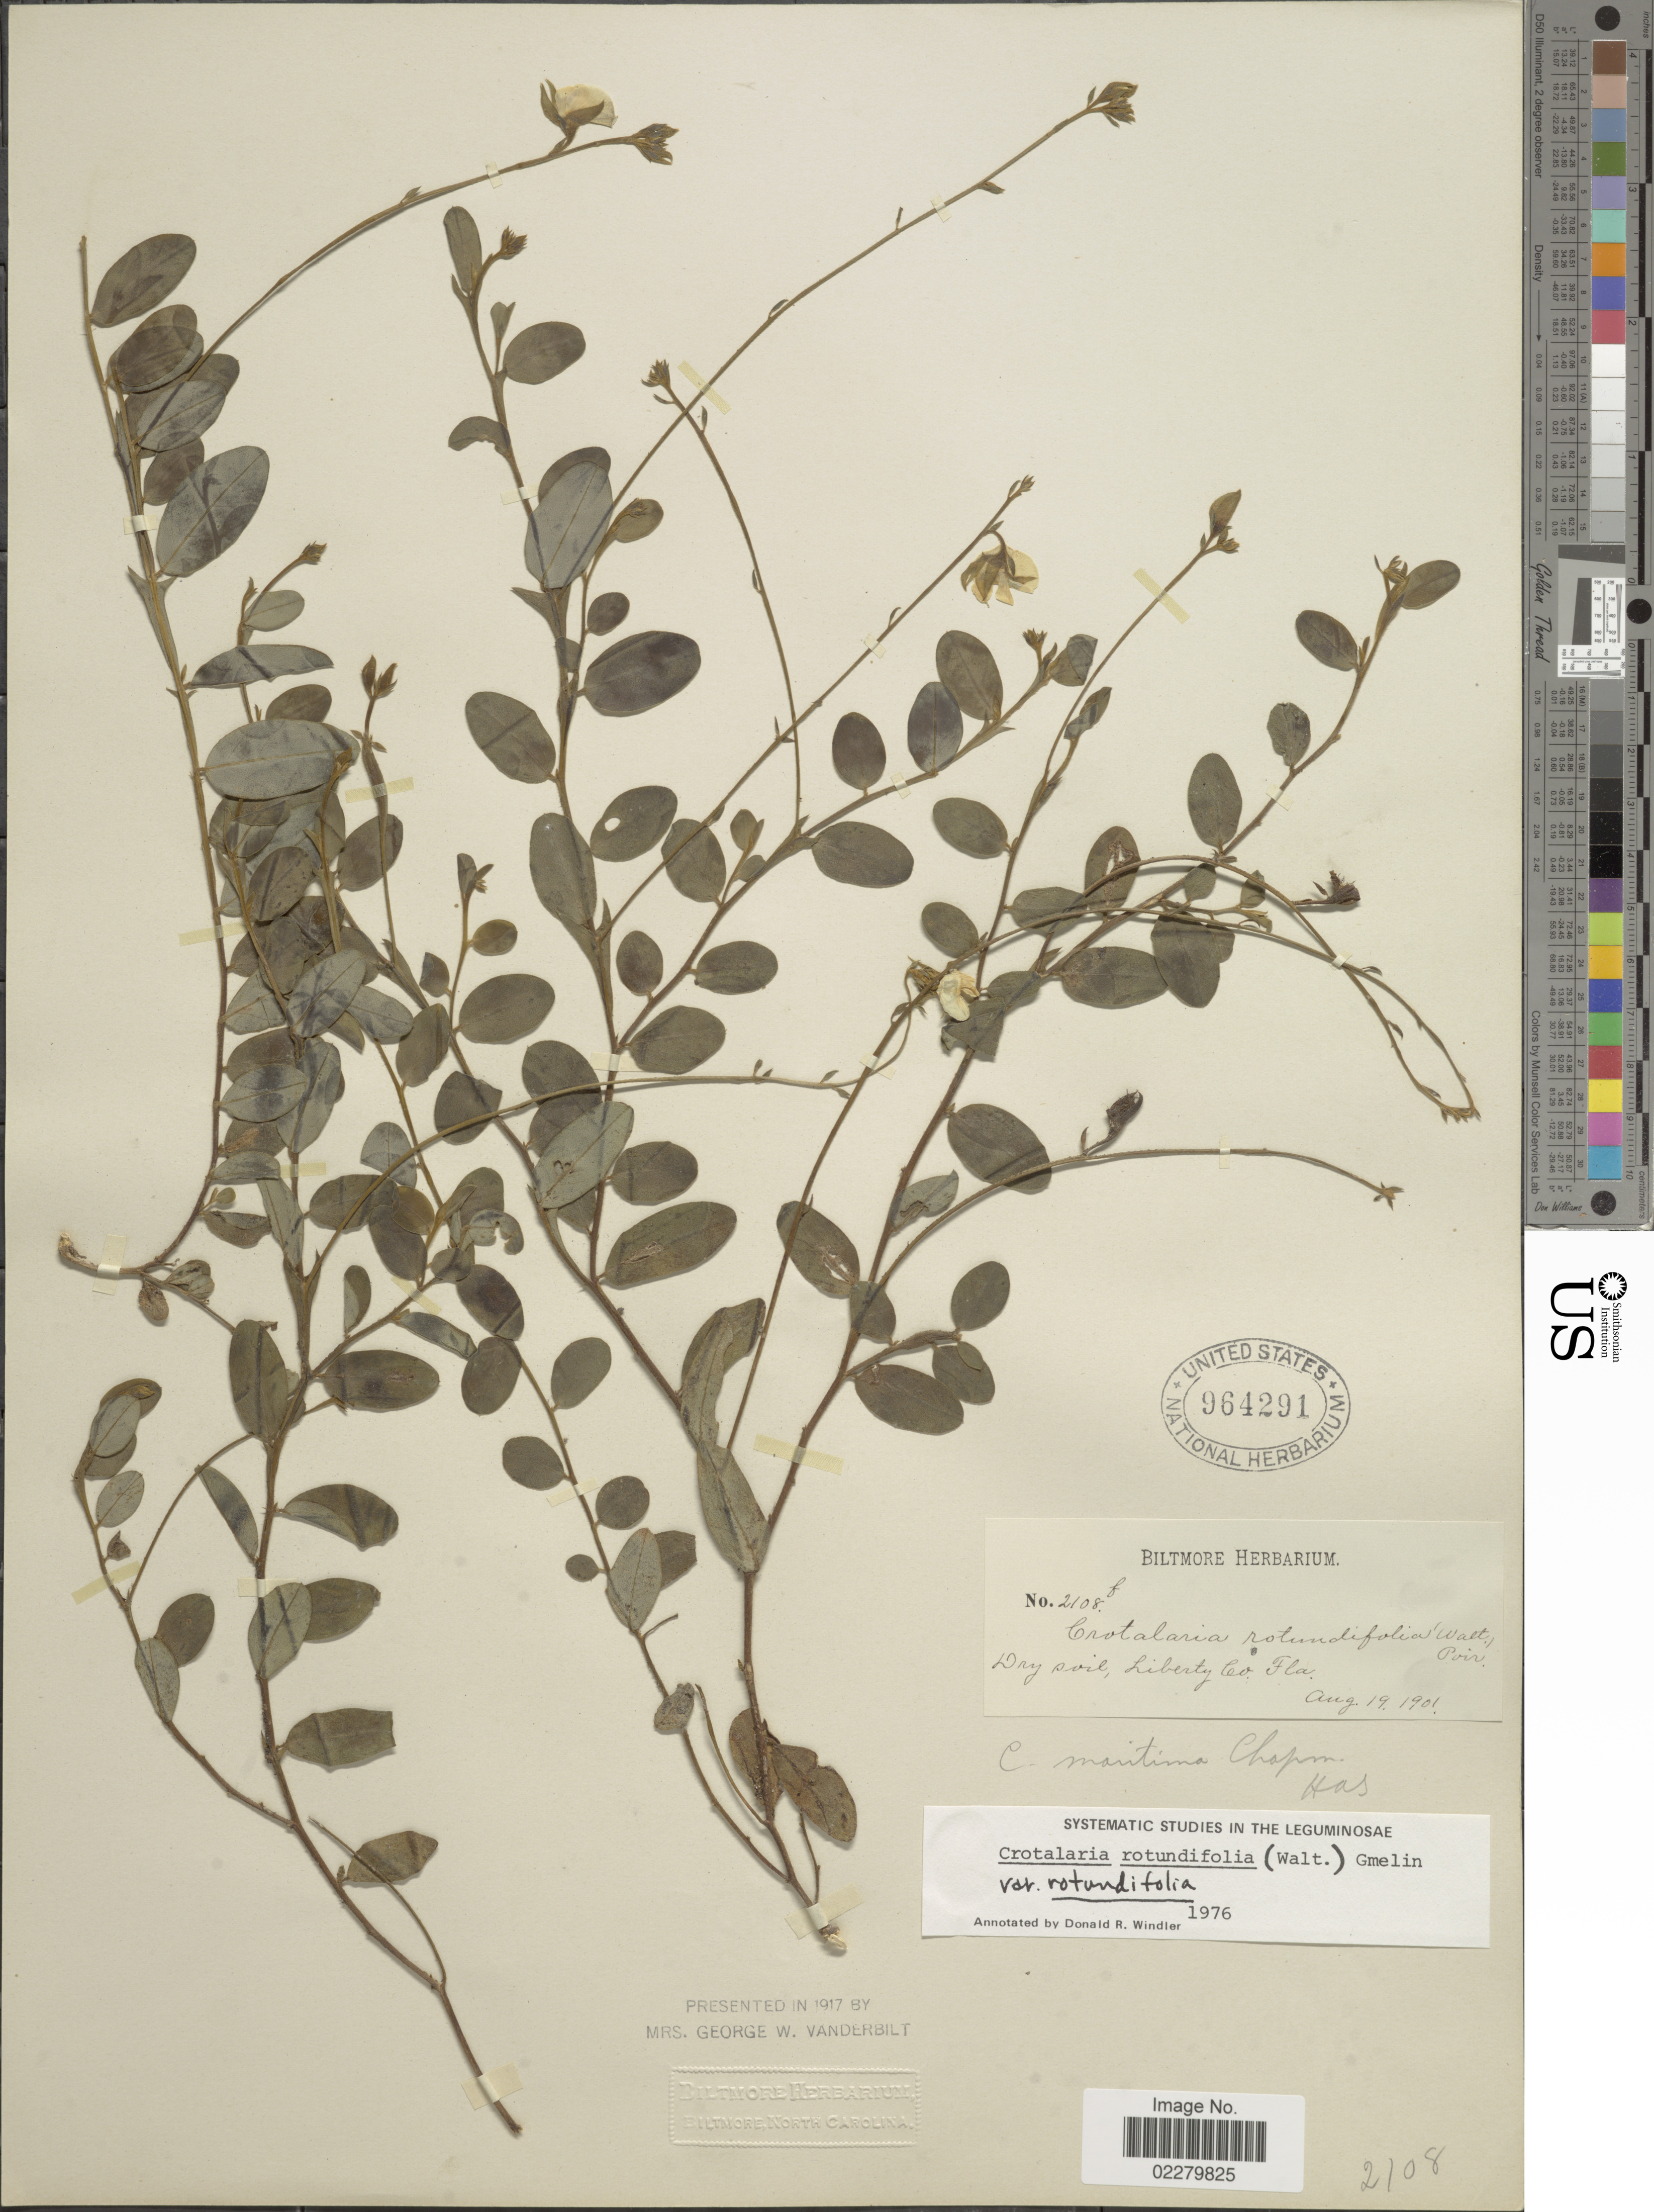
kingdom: Plantae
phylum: Tracheophyta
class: Magnoliopsida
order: Fabales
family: Fabaceae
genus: Crotalaria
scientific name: Crotalaria rotundifolia var. rotundifolia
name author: (Walter) J.F. Gmel.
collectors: ex herb. Biltmore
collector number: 2108f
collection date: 1901-08-19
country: United States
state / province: Florida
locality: Dry soil, Liberty Co., Fla.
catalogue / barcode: US 964291